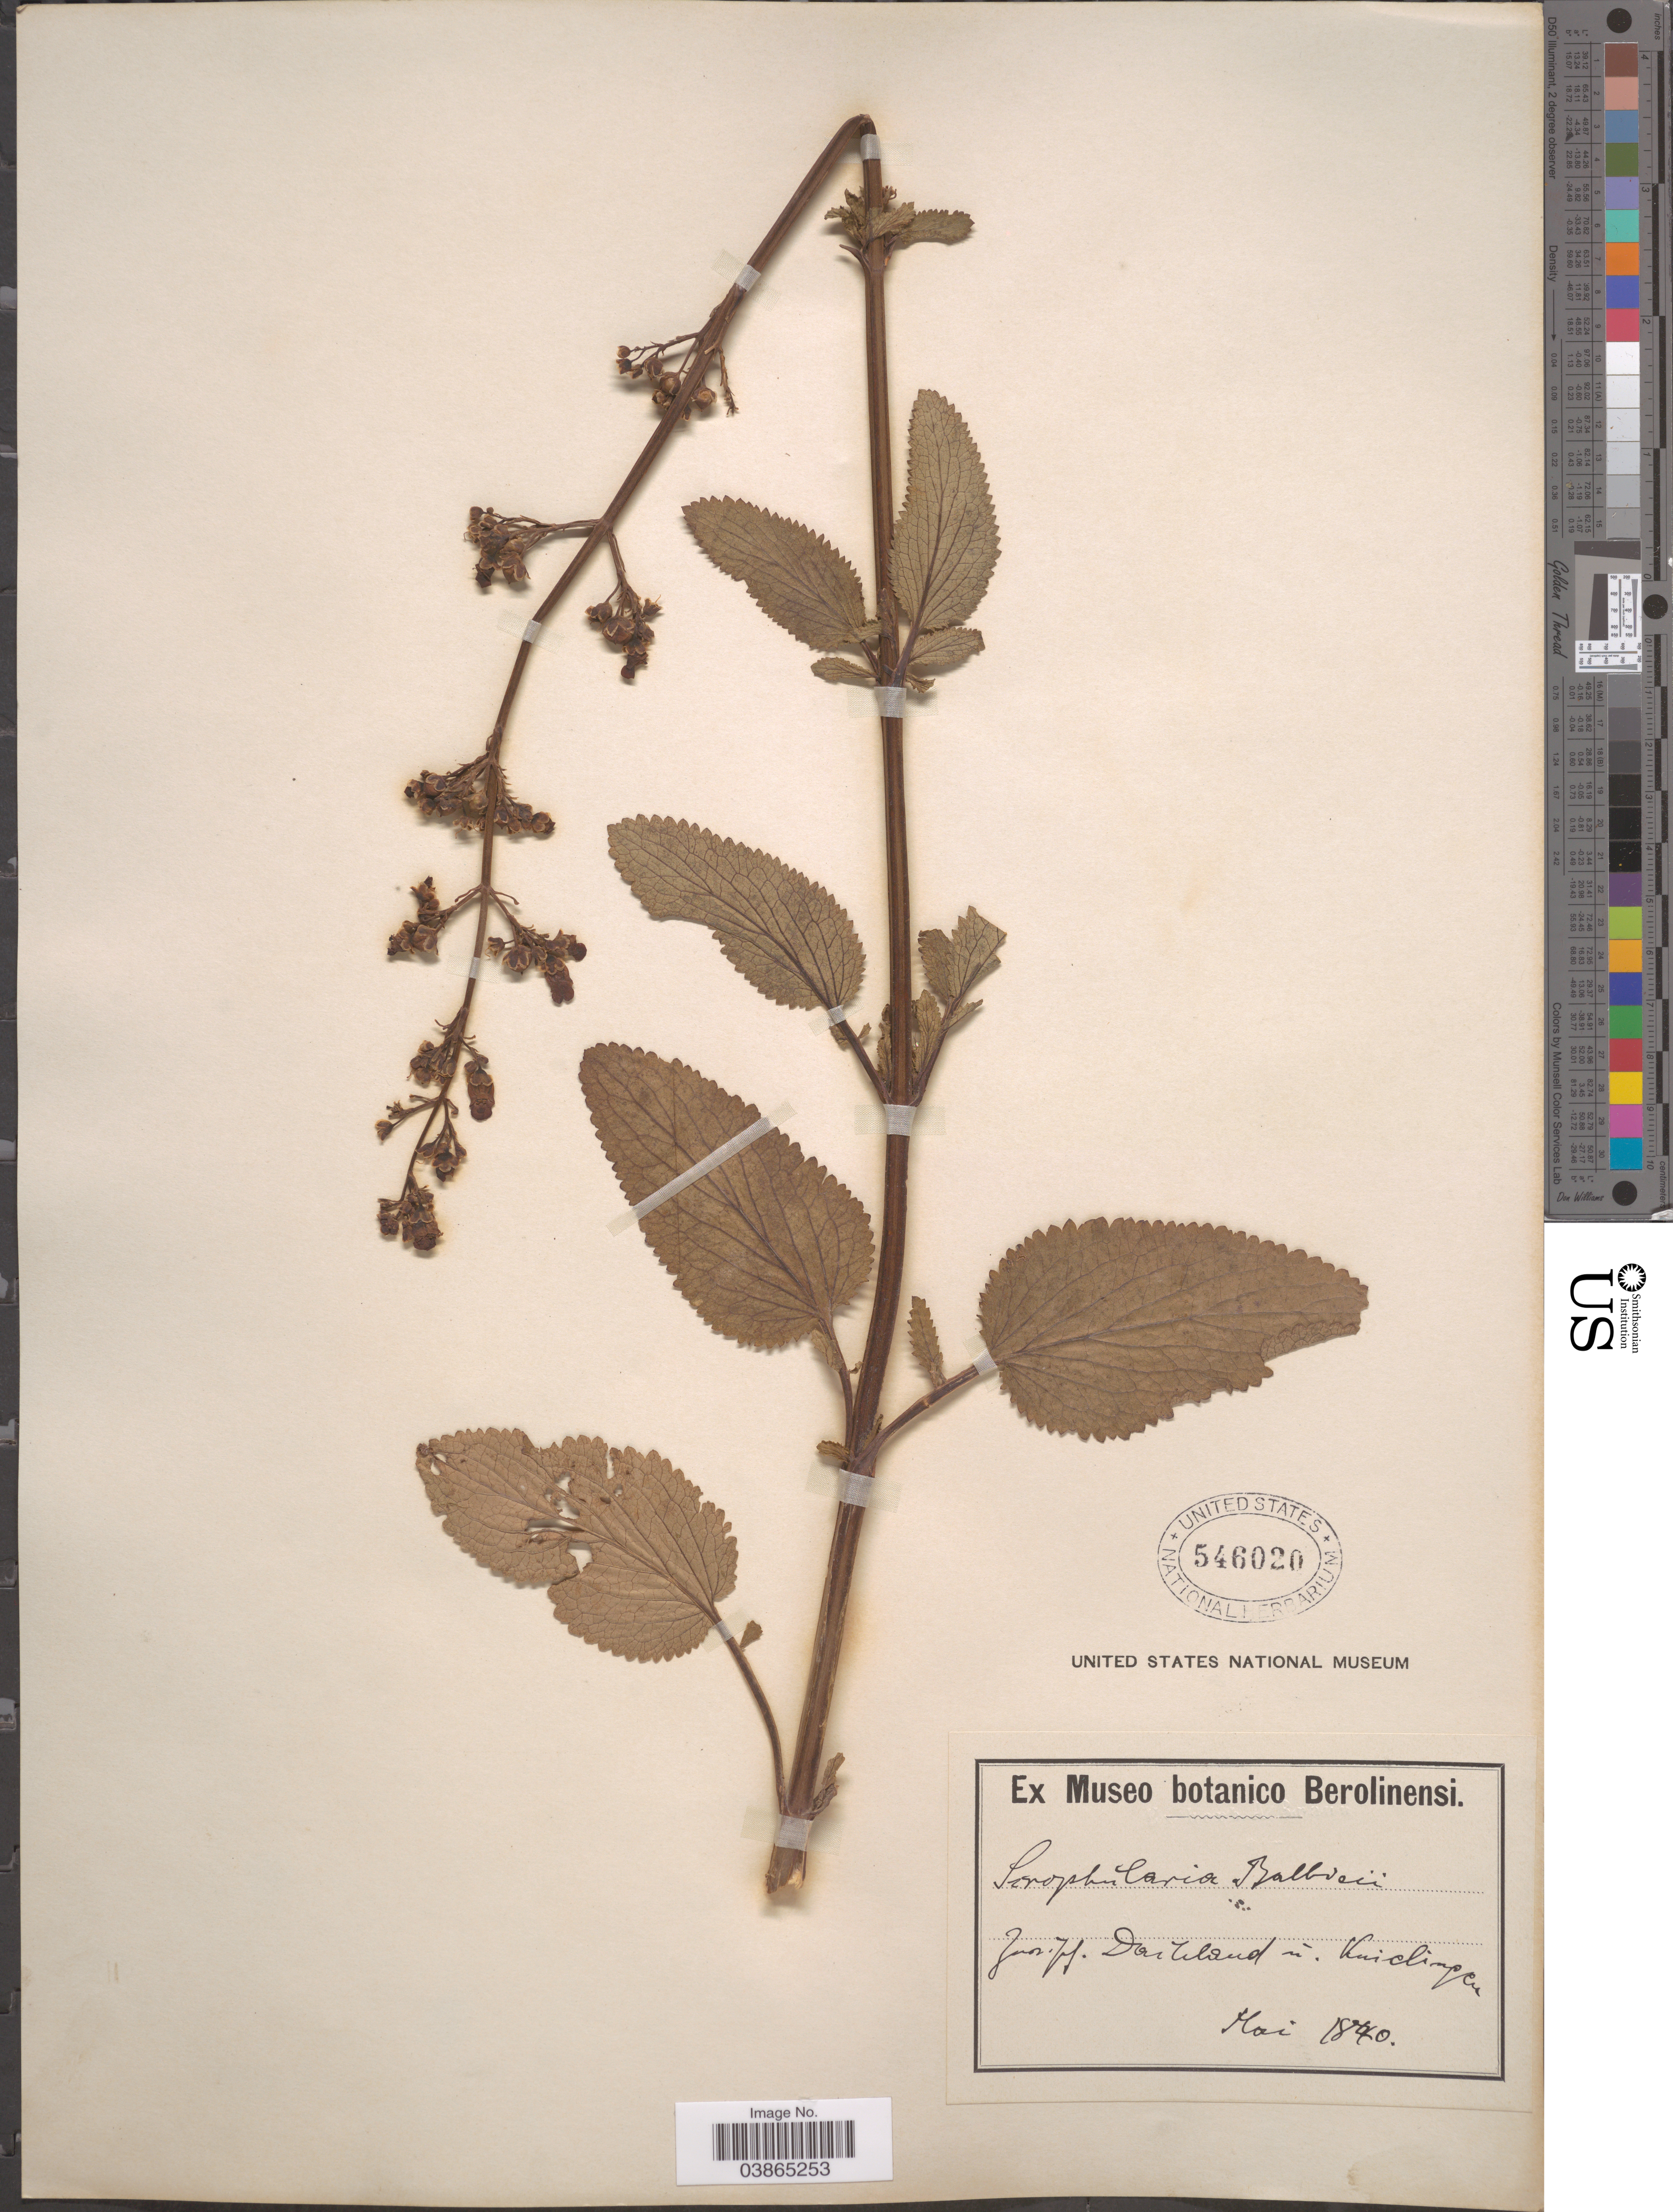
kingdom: Plantae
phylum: Tracheophyta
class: Magnoliopsida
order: Lamiales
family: Scrophulariaceae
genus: Scrophularia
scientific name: Scrophularia balbisii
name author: Hornem.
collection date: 1840-05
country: Germany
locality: Juor pl. Doithland in Knielingen. [interpreted]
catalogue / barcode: US 546020